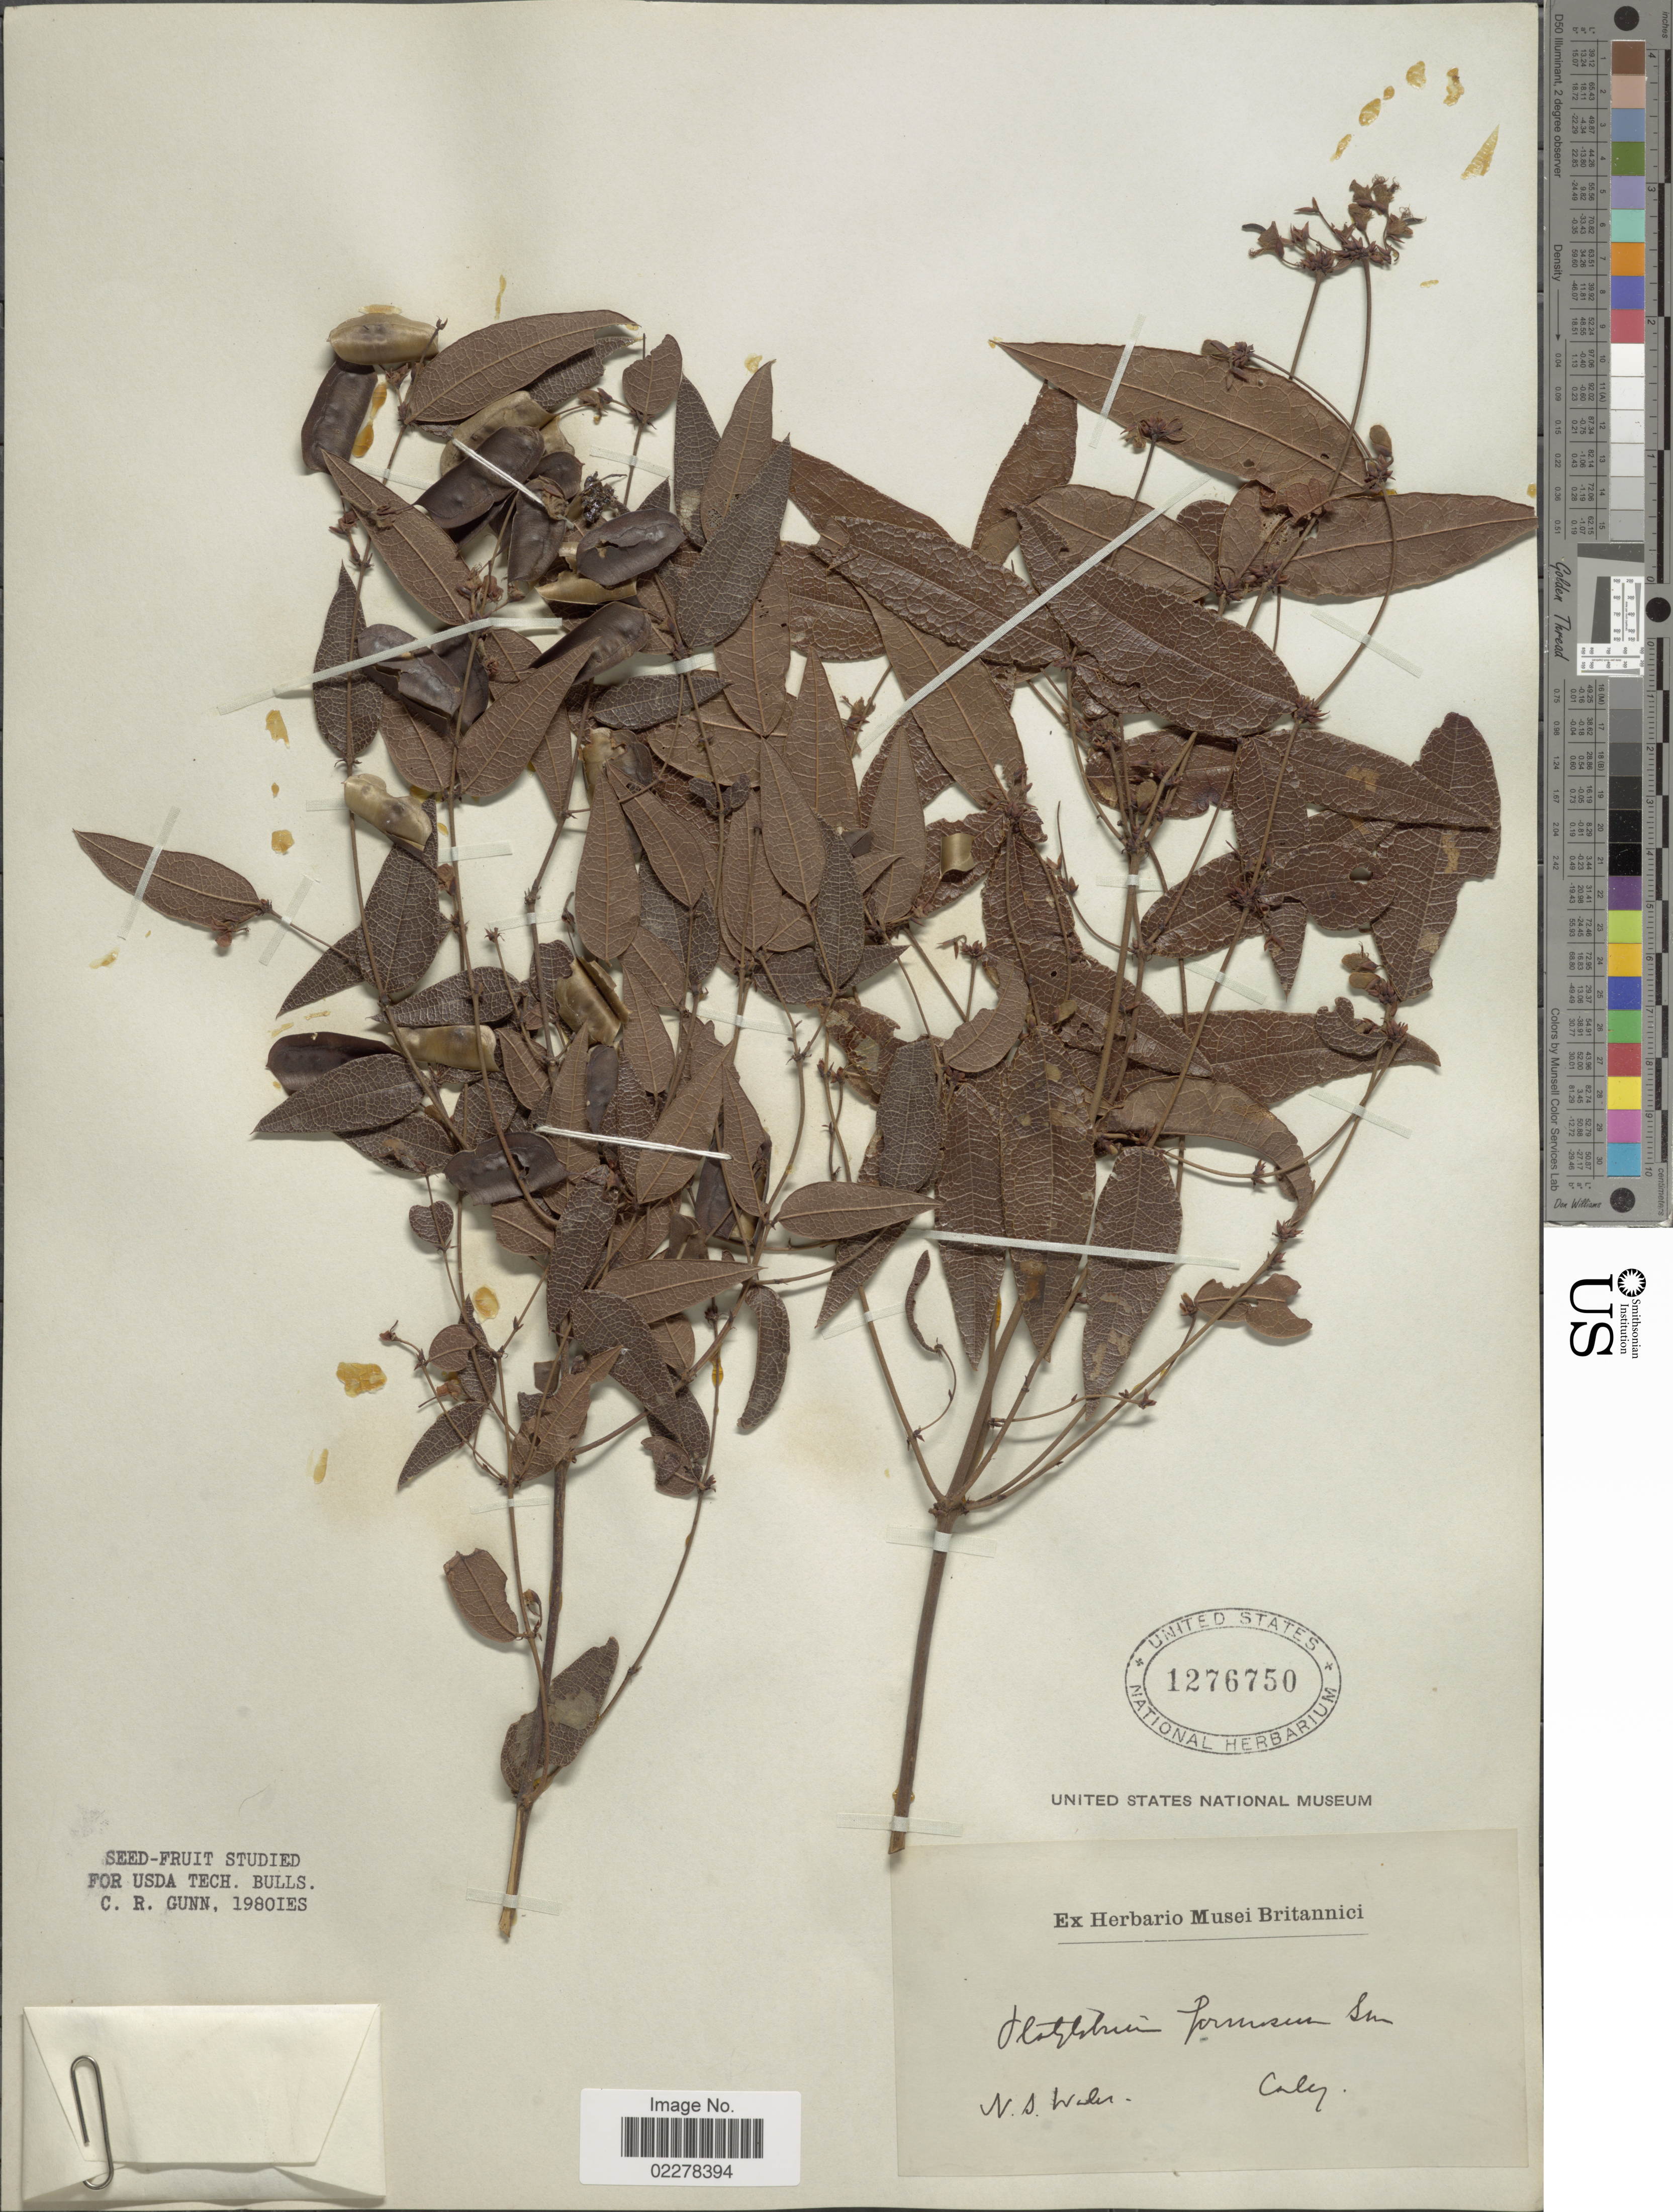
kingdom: Plantae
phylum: Tracheophyta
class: Magnoliopsida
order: Fabales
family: Fabaceae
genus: Platylobium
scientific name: Platylobium formosum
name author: Sm.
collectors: -. Caley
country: Australia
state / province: New South Wales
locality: N.S Wales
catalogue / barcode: US 1276750